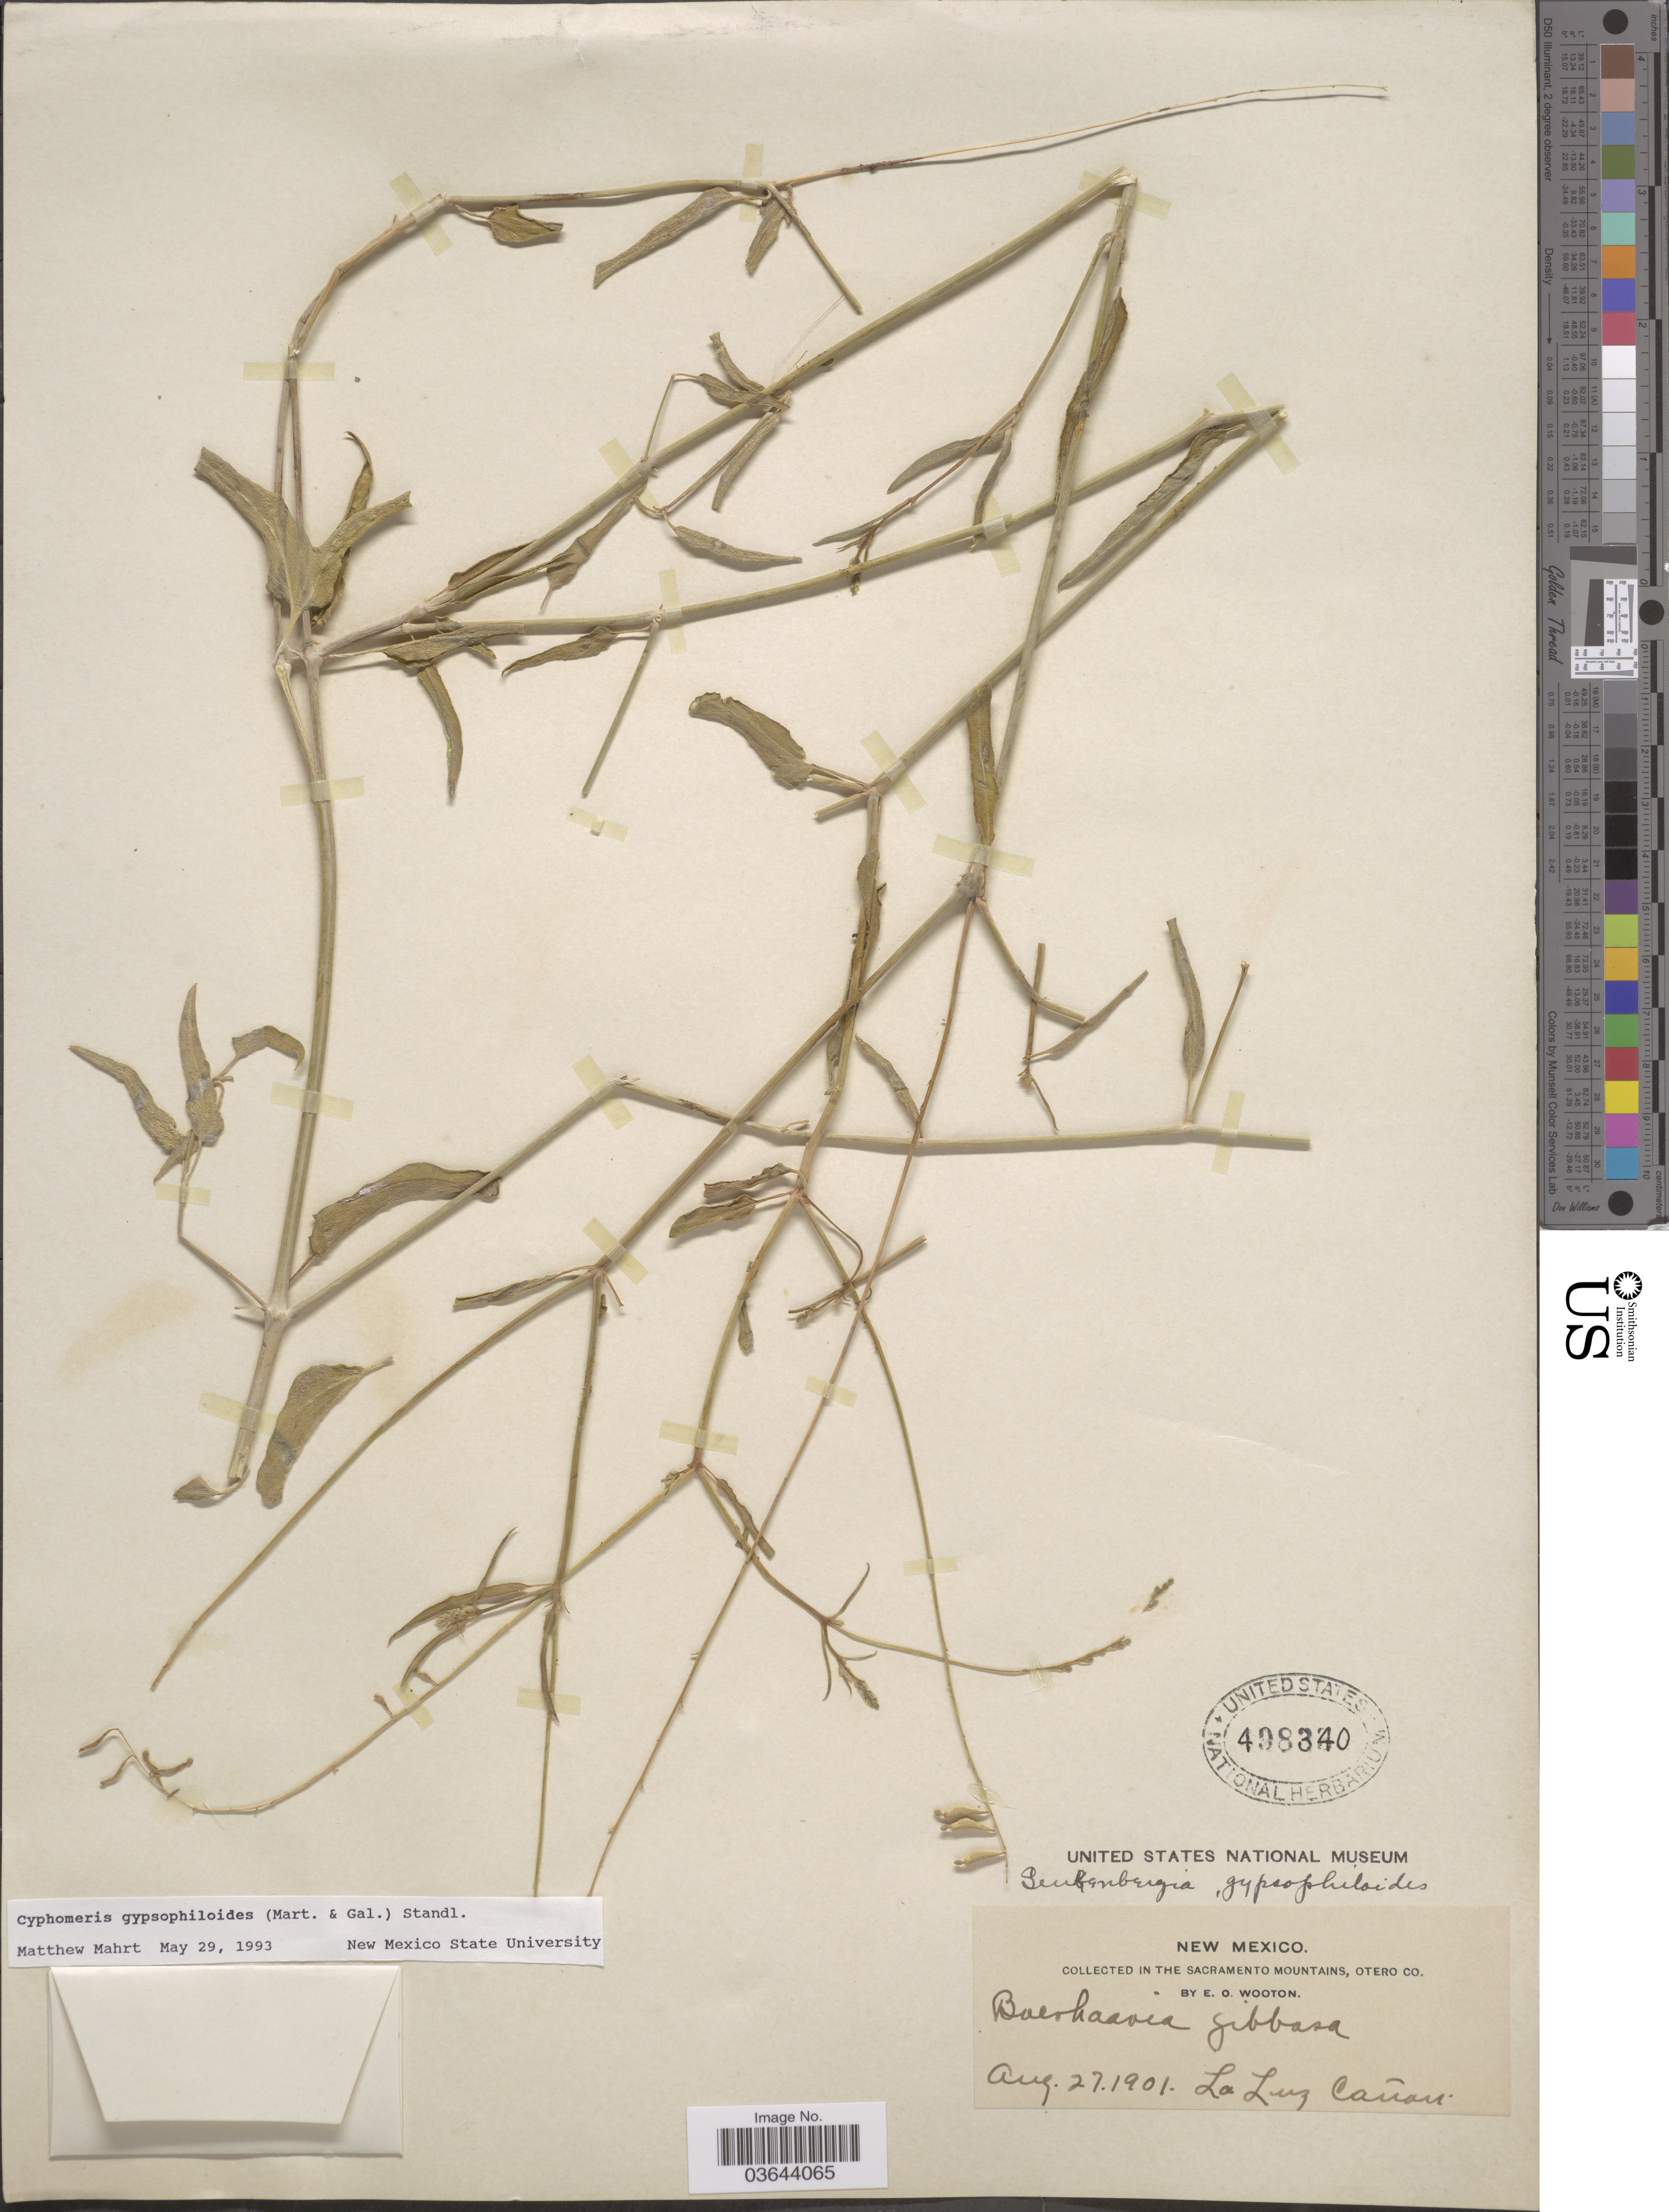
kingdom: Plantae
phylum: Tracheophyta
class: Magnoliopsida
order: Caryophyllales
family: Nyctaginaceae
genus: Cyphomeris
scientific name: Cyphomeris gypsophiloides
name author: (M. Martens & Galeotti) Standl.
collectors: E. O. Wooton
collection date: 1901-08-27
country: United States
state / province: New Mexico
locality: In the Sacramento Mountains, Otero Co. La Luz Cañon.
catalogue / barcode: US 498340